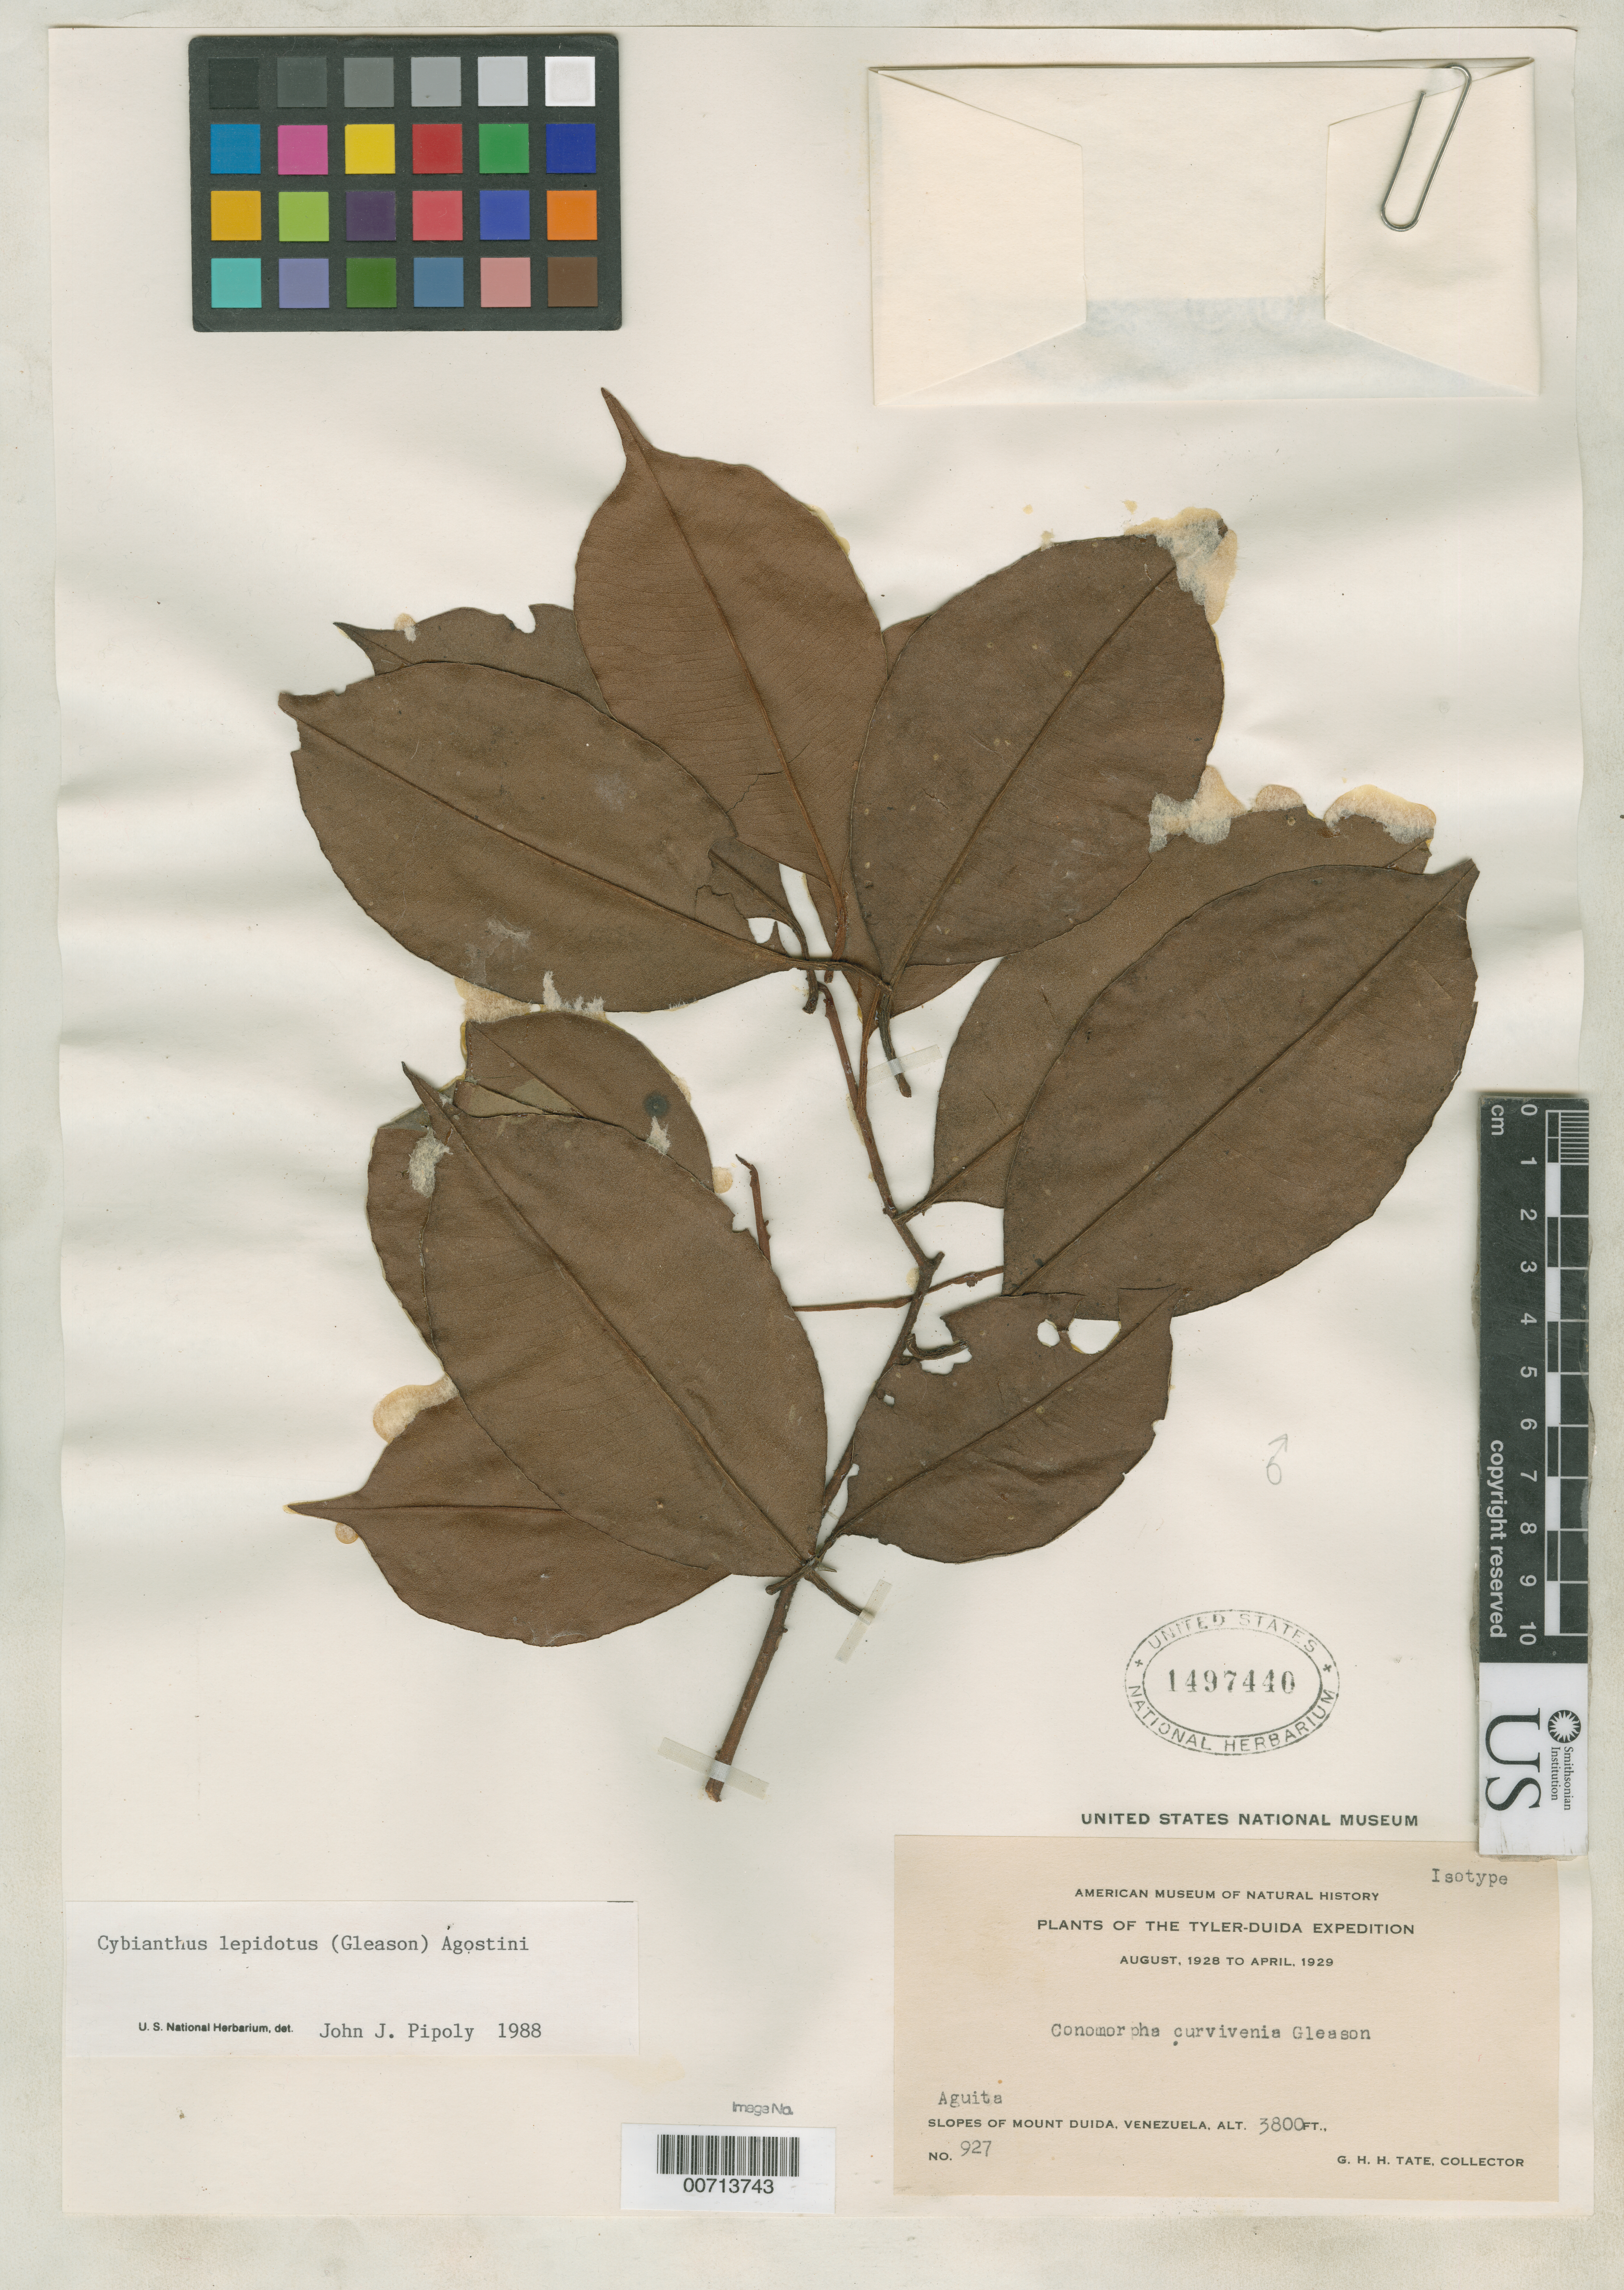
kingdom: Plantae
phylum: Tracheophyta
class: Magnoliopsida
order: Ericales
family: Primulaceae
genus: Conomorpha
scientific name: Conomorpha curvivenia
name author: Gleason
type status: Isotype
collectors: G. H. H.Tate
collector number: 927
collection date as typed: Aug 1928 to -- Apr 1929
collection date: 1928-08/1929-04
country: Venezuela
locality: Mt. Duida.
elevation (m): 1158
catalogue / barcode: US 1497440